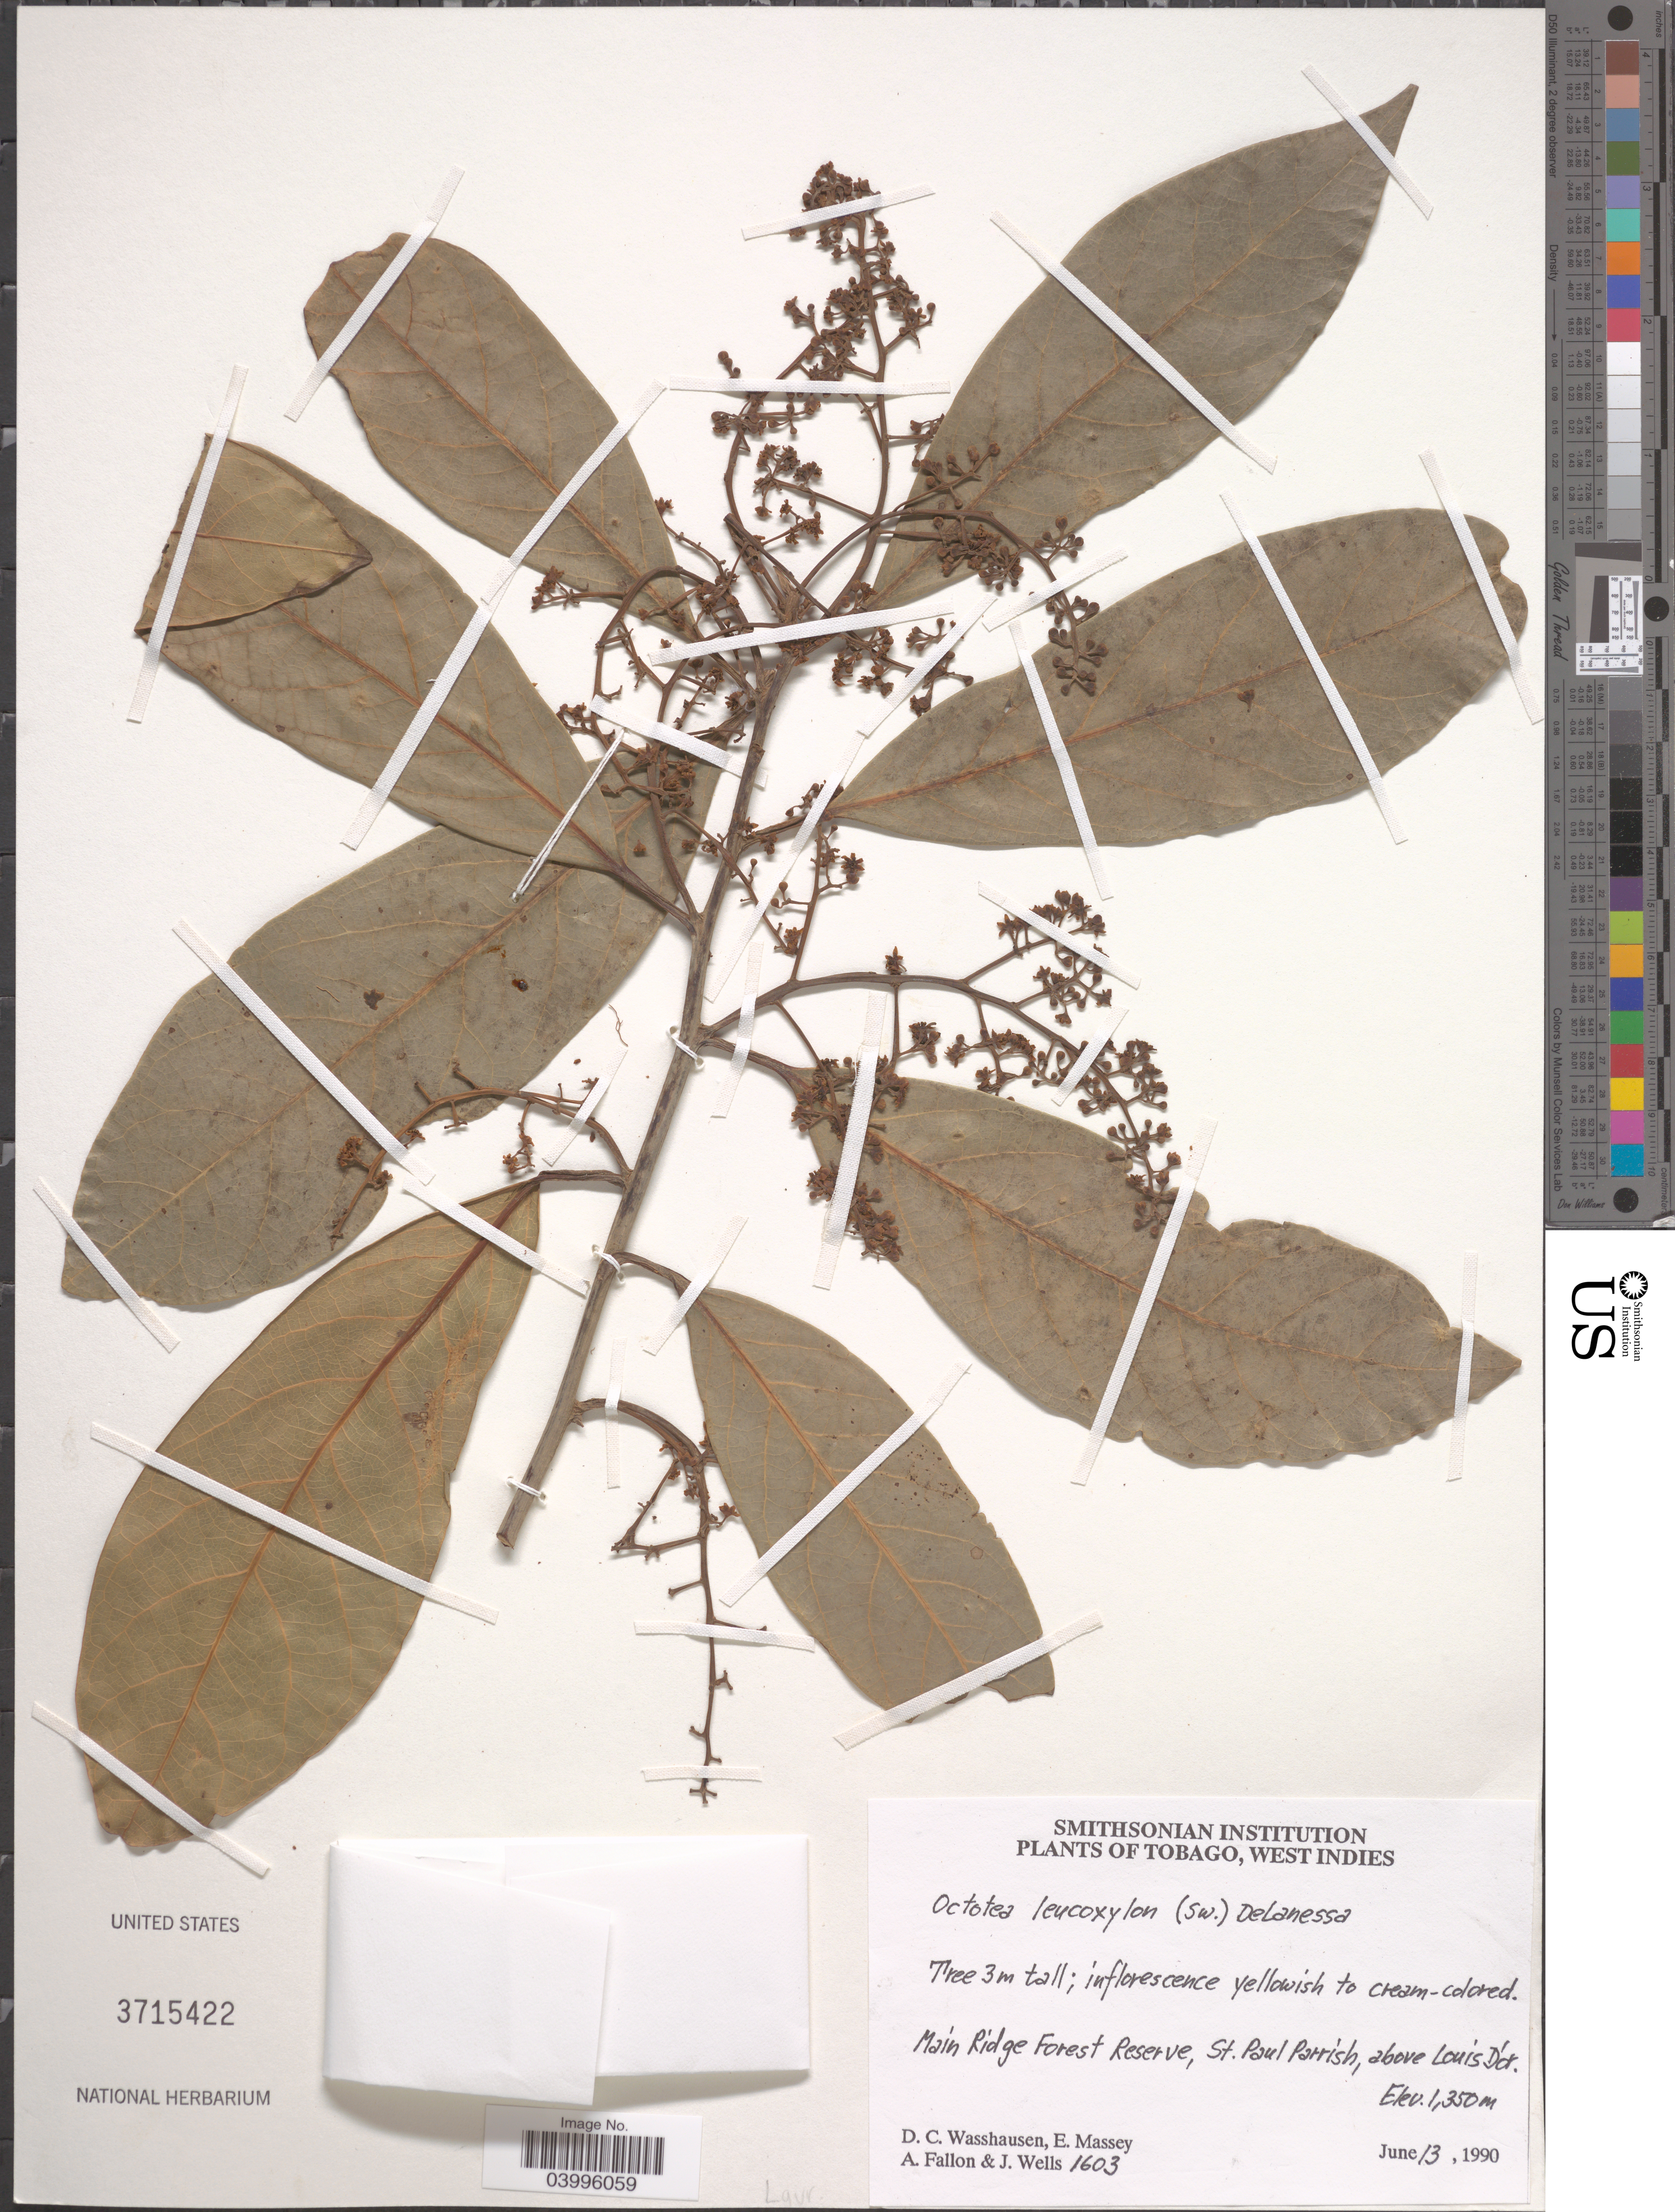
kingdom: Plantae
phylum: Tracheophyta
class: Magnoliopsida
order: Laurales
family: Lauraceae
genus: Ocotea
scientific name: Ocotea leucoxylon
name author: (Sw.) Laness.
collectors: D. C. Wasshausen, E. Massey, A. Fallon & J. Wells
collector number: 1603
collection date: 1990-06-13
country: Trinidad and Tobago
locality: Tobago, West Indies. Main Ridge Forest Reserve, St. Paul Parrish, above Louis D'ct.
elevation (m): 1350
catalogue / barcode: US 3715422